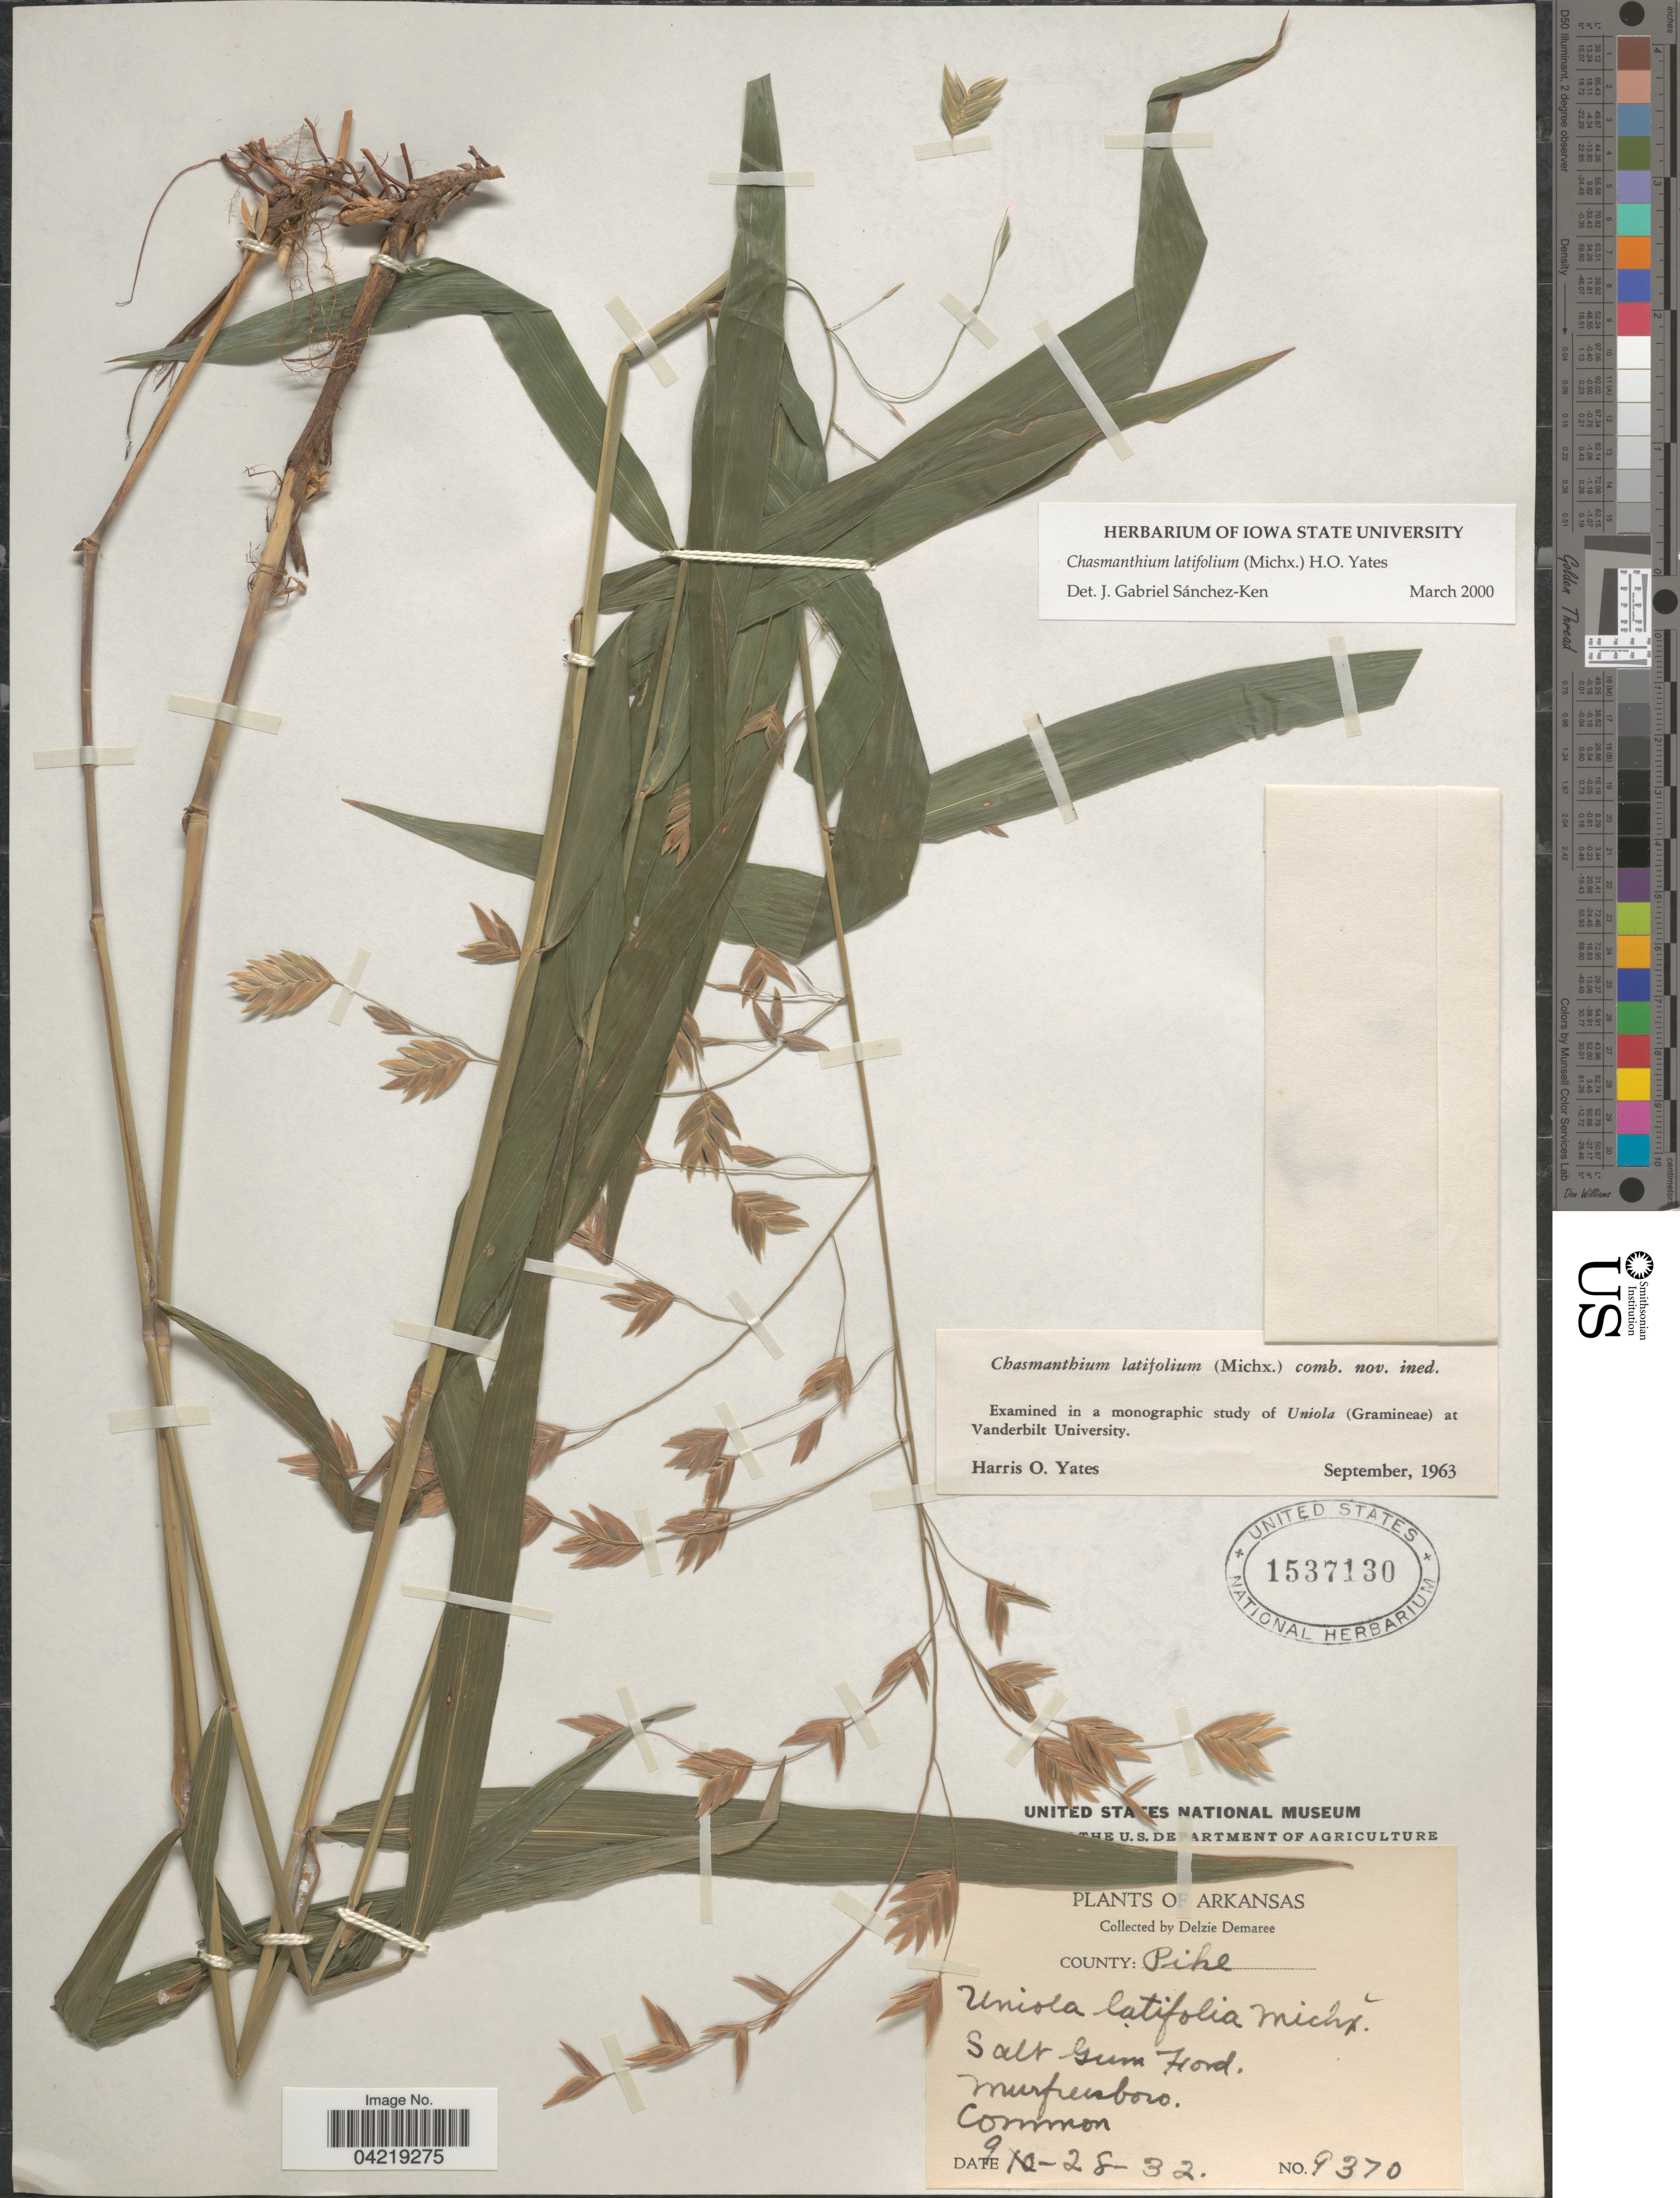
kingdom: Plantae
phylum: Tracheophyta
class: Liliopsida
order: Poales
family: Poaceae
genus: Chasmanthium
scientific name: Chasmanthium latifolium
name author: (Michx.) H.O. Yates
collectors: D. Demaree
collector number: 9370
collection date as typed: Transcribed d/m/y: 28/9/32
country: United States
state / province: Arkansas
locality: County: Pike. Salt Gum Ford. Murfeesboro.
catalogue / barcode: US 1537130